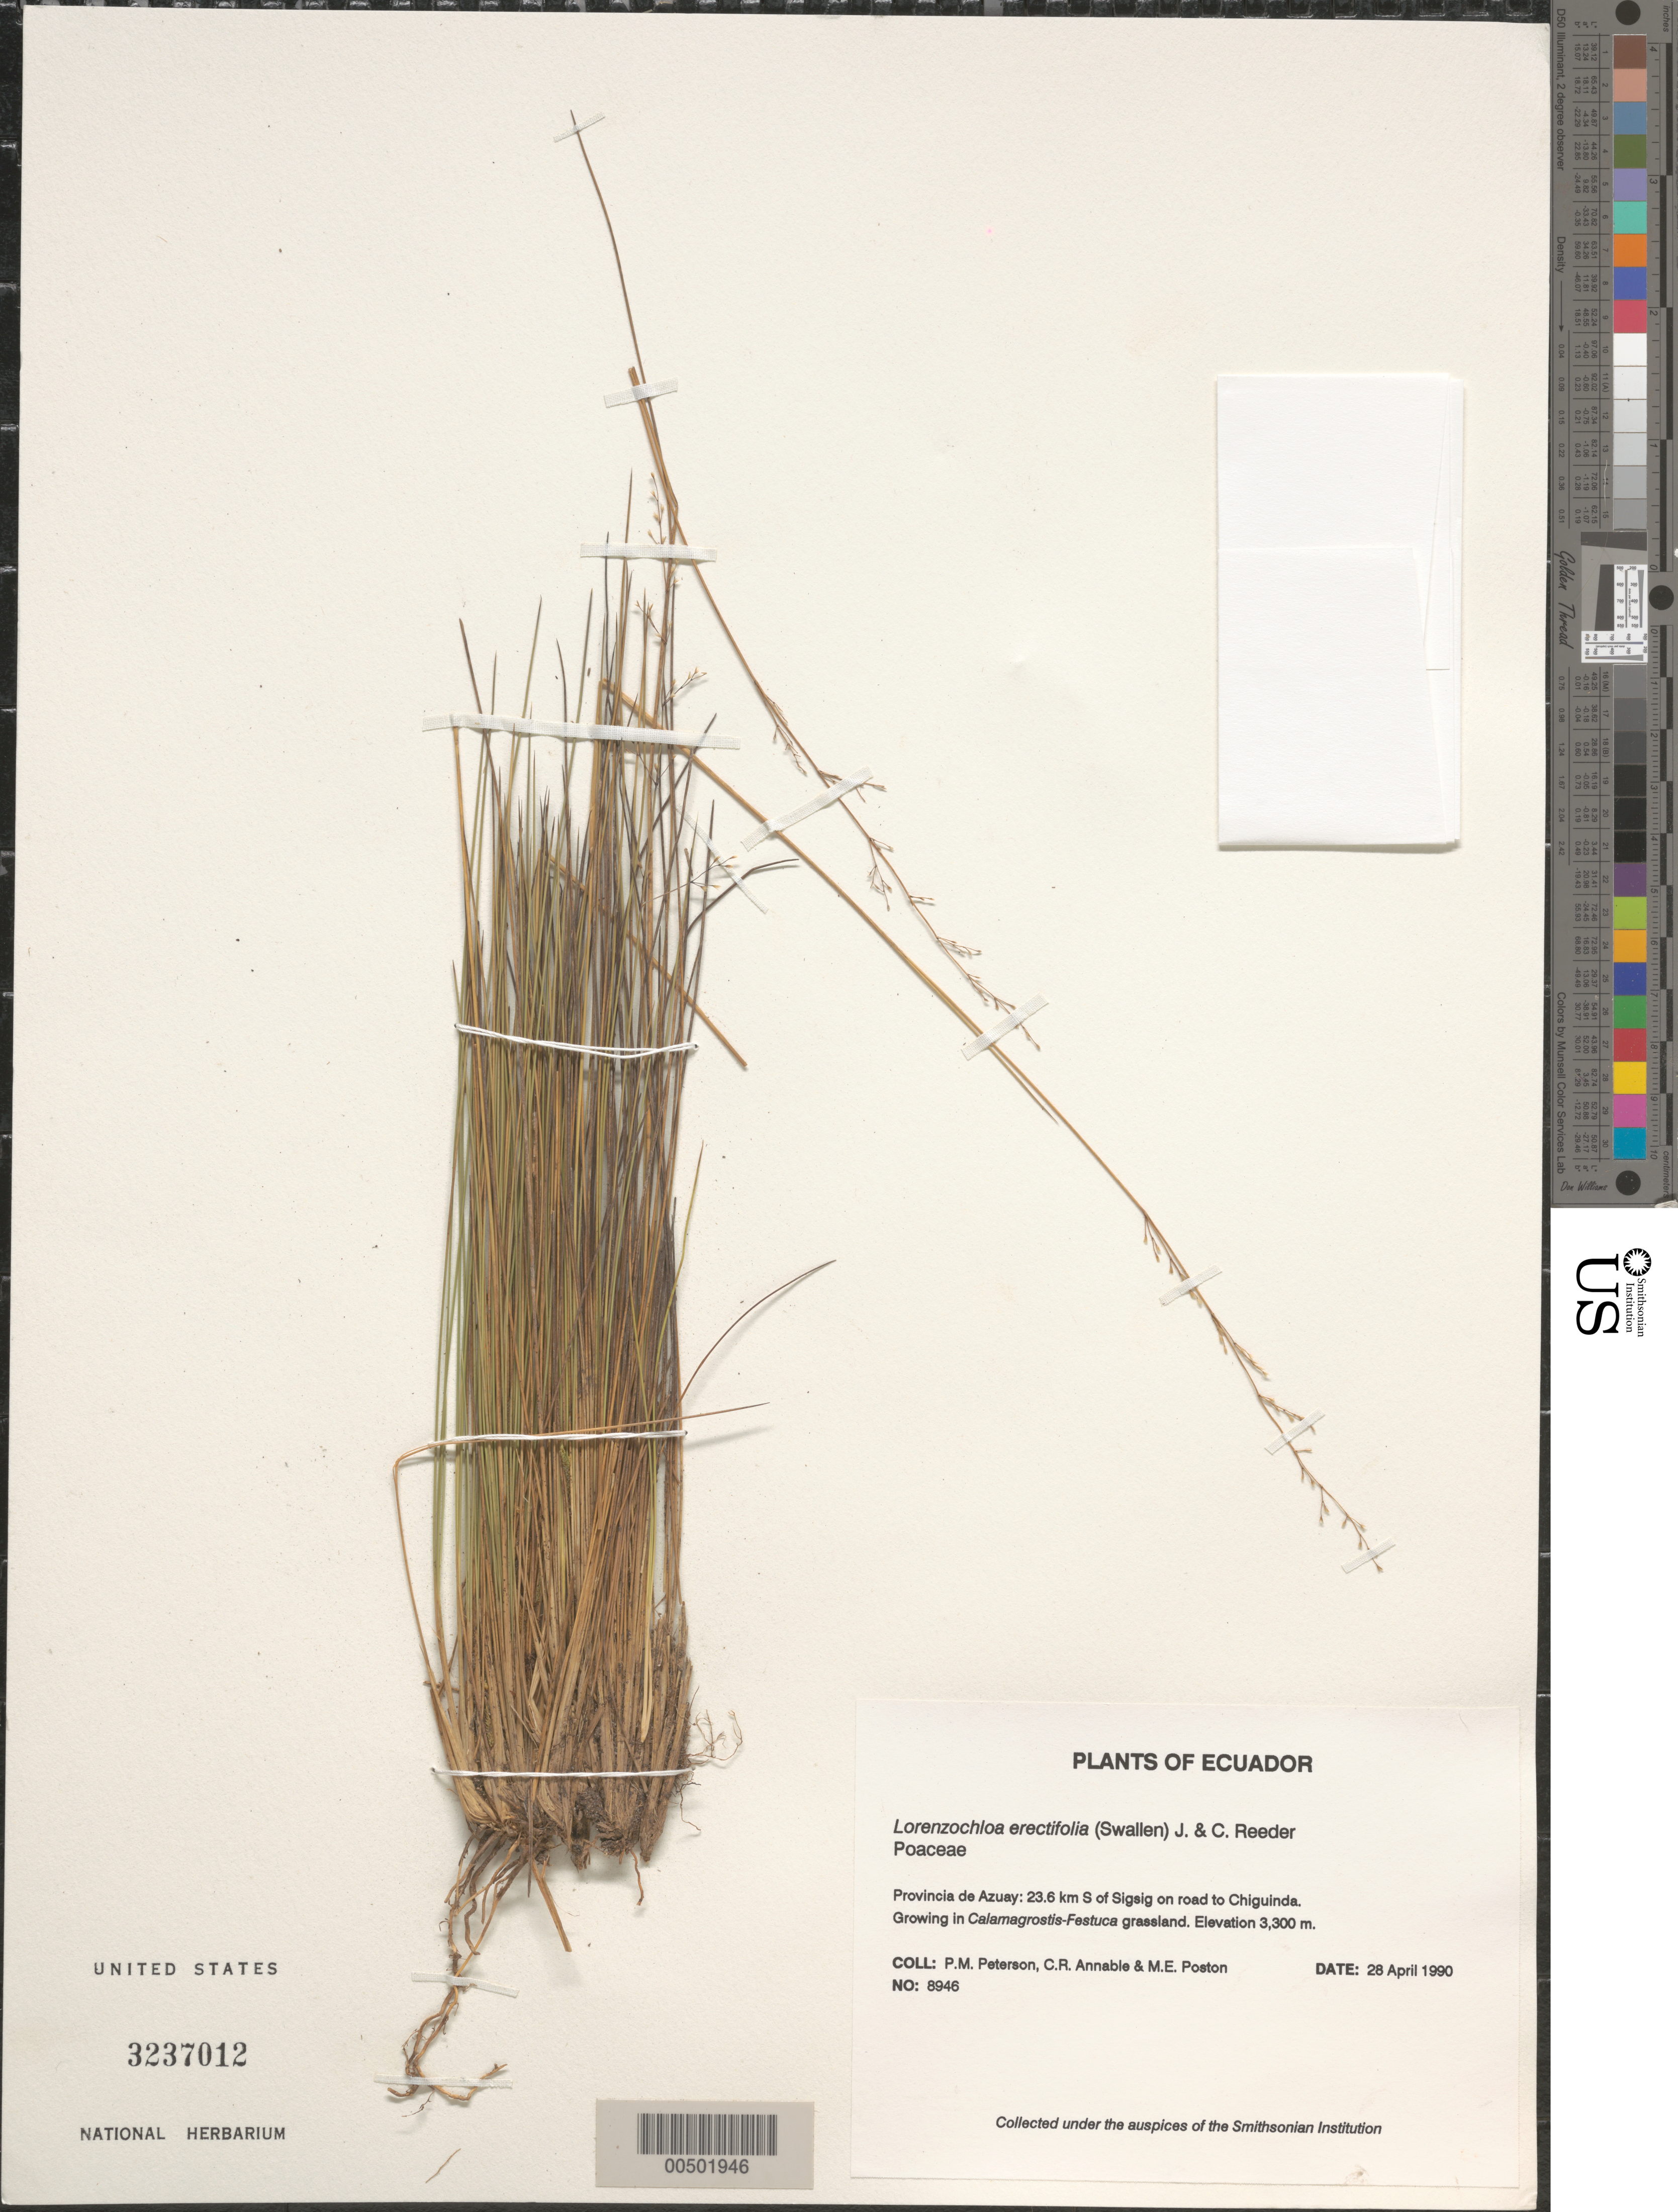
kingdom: Plantae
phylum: Tracheophyta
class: Liliopsida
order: Poales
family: Poaceae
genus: Lorenzochloa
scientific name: Lorenzochloa erectifolia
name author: (Swallen) Reeder & C. Reeder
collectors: P. M. Peterson, C. R. Annable & M. Poston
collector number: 08946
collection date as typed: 28 Apr 1990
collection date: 1990-04-28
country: Ecuador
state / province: Azuay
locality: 23.6 km S of Sigsig on road to Chiguinda.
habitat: Growing in Calamagrostis-Festuca grassland.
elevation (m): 3300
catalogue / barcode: US 3237012